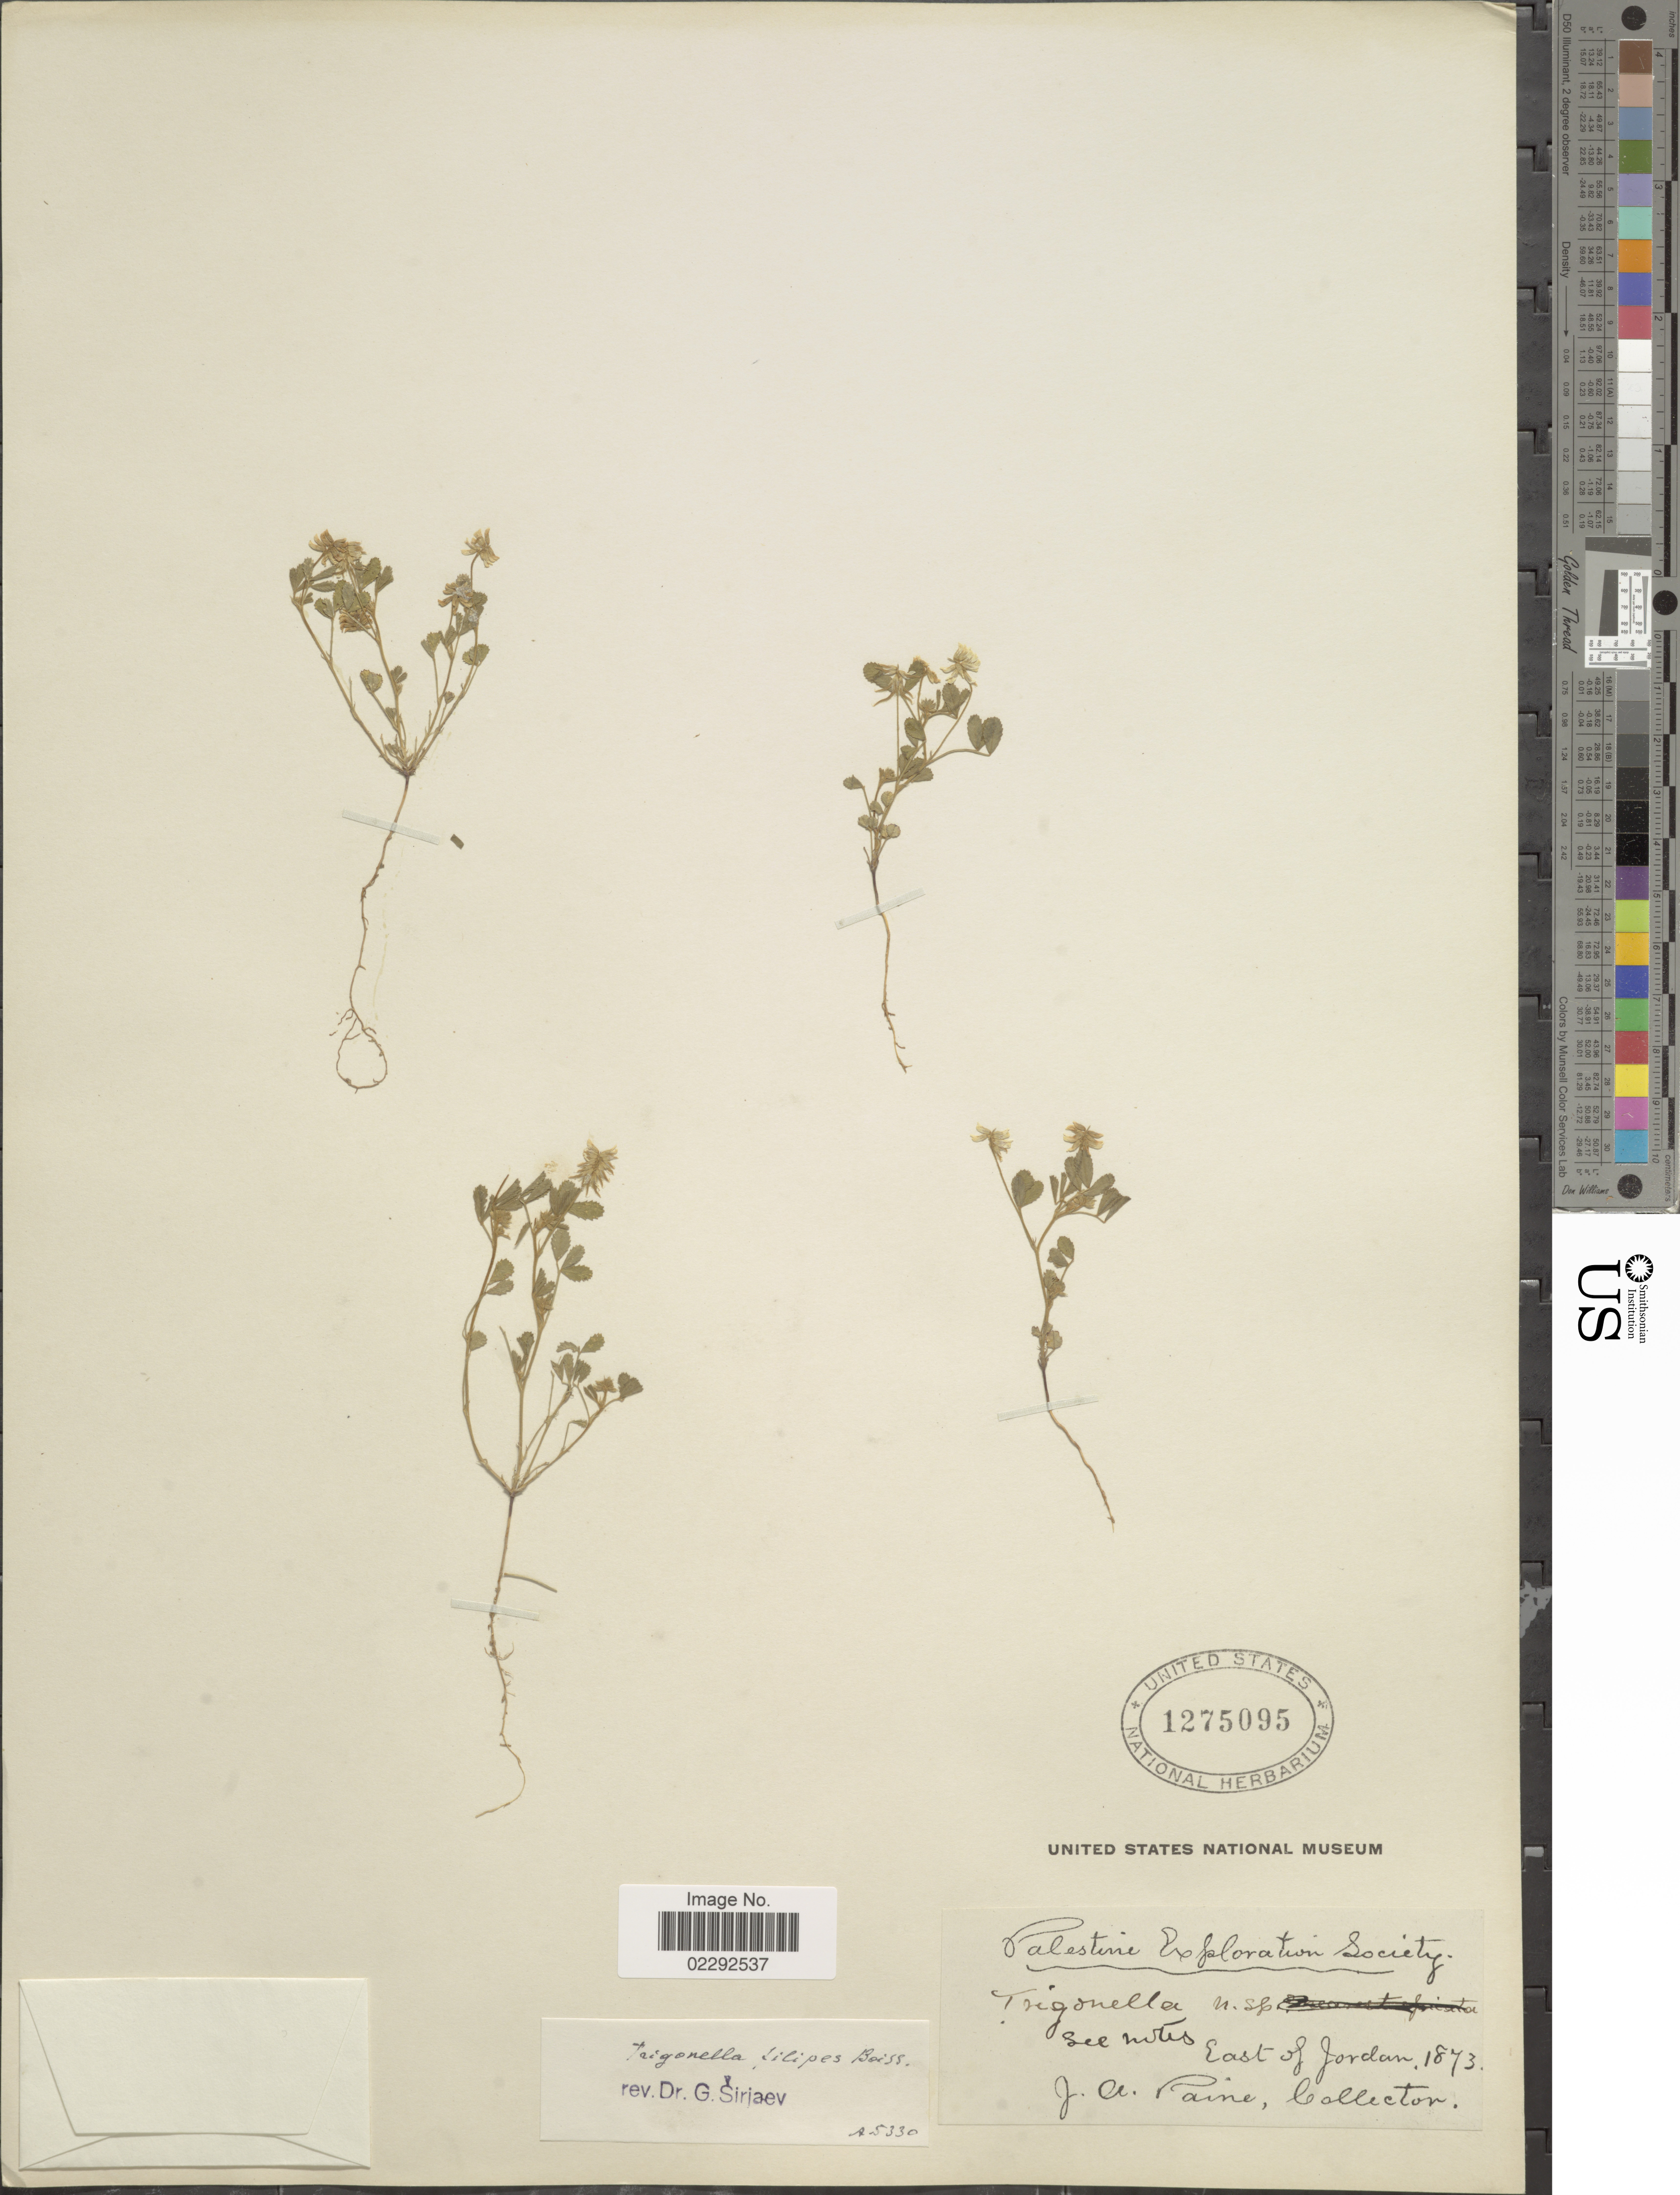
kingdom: Plantae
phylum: Tracheophyta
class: Magnoliopsida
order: Fabales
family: Fabaceae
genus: Trigonella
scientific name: Trigonella filipes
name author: Boiss.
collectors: J. A. Paine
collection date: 1873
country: Jordan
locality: East of Jordan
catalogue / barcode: US 1275095